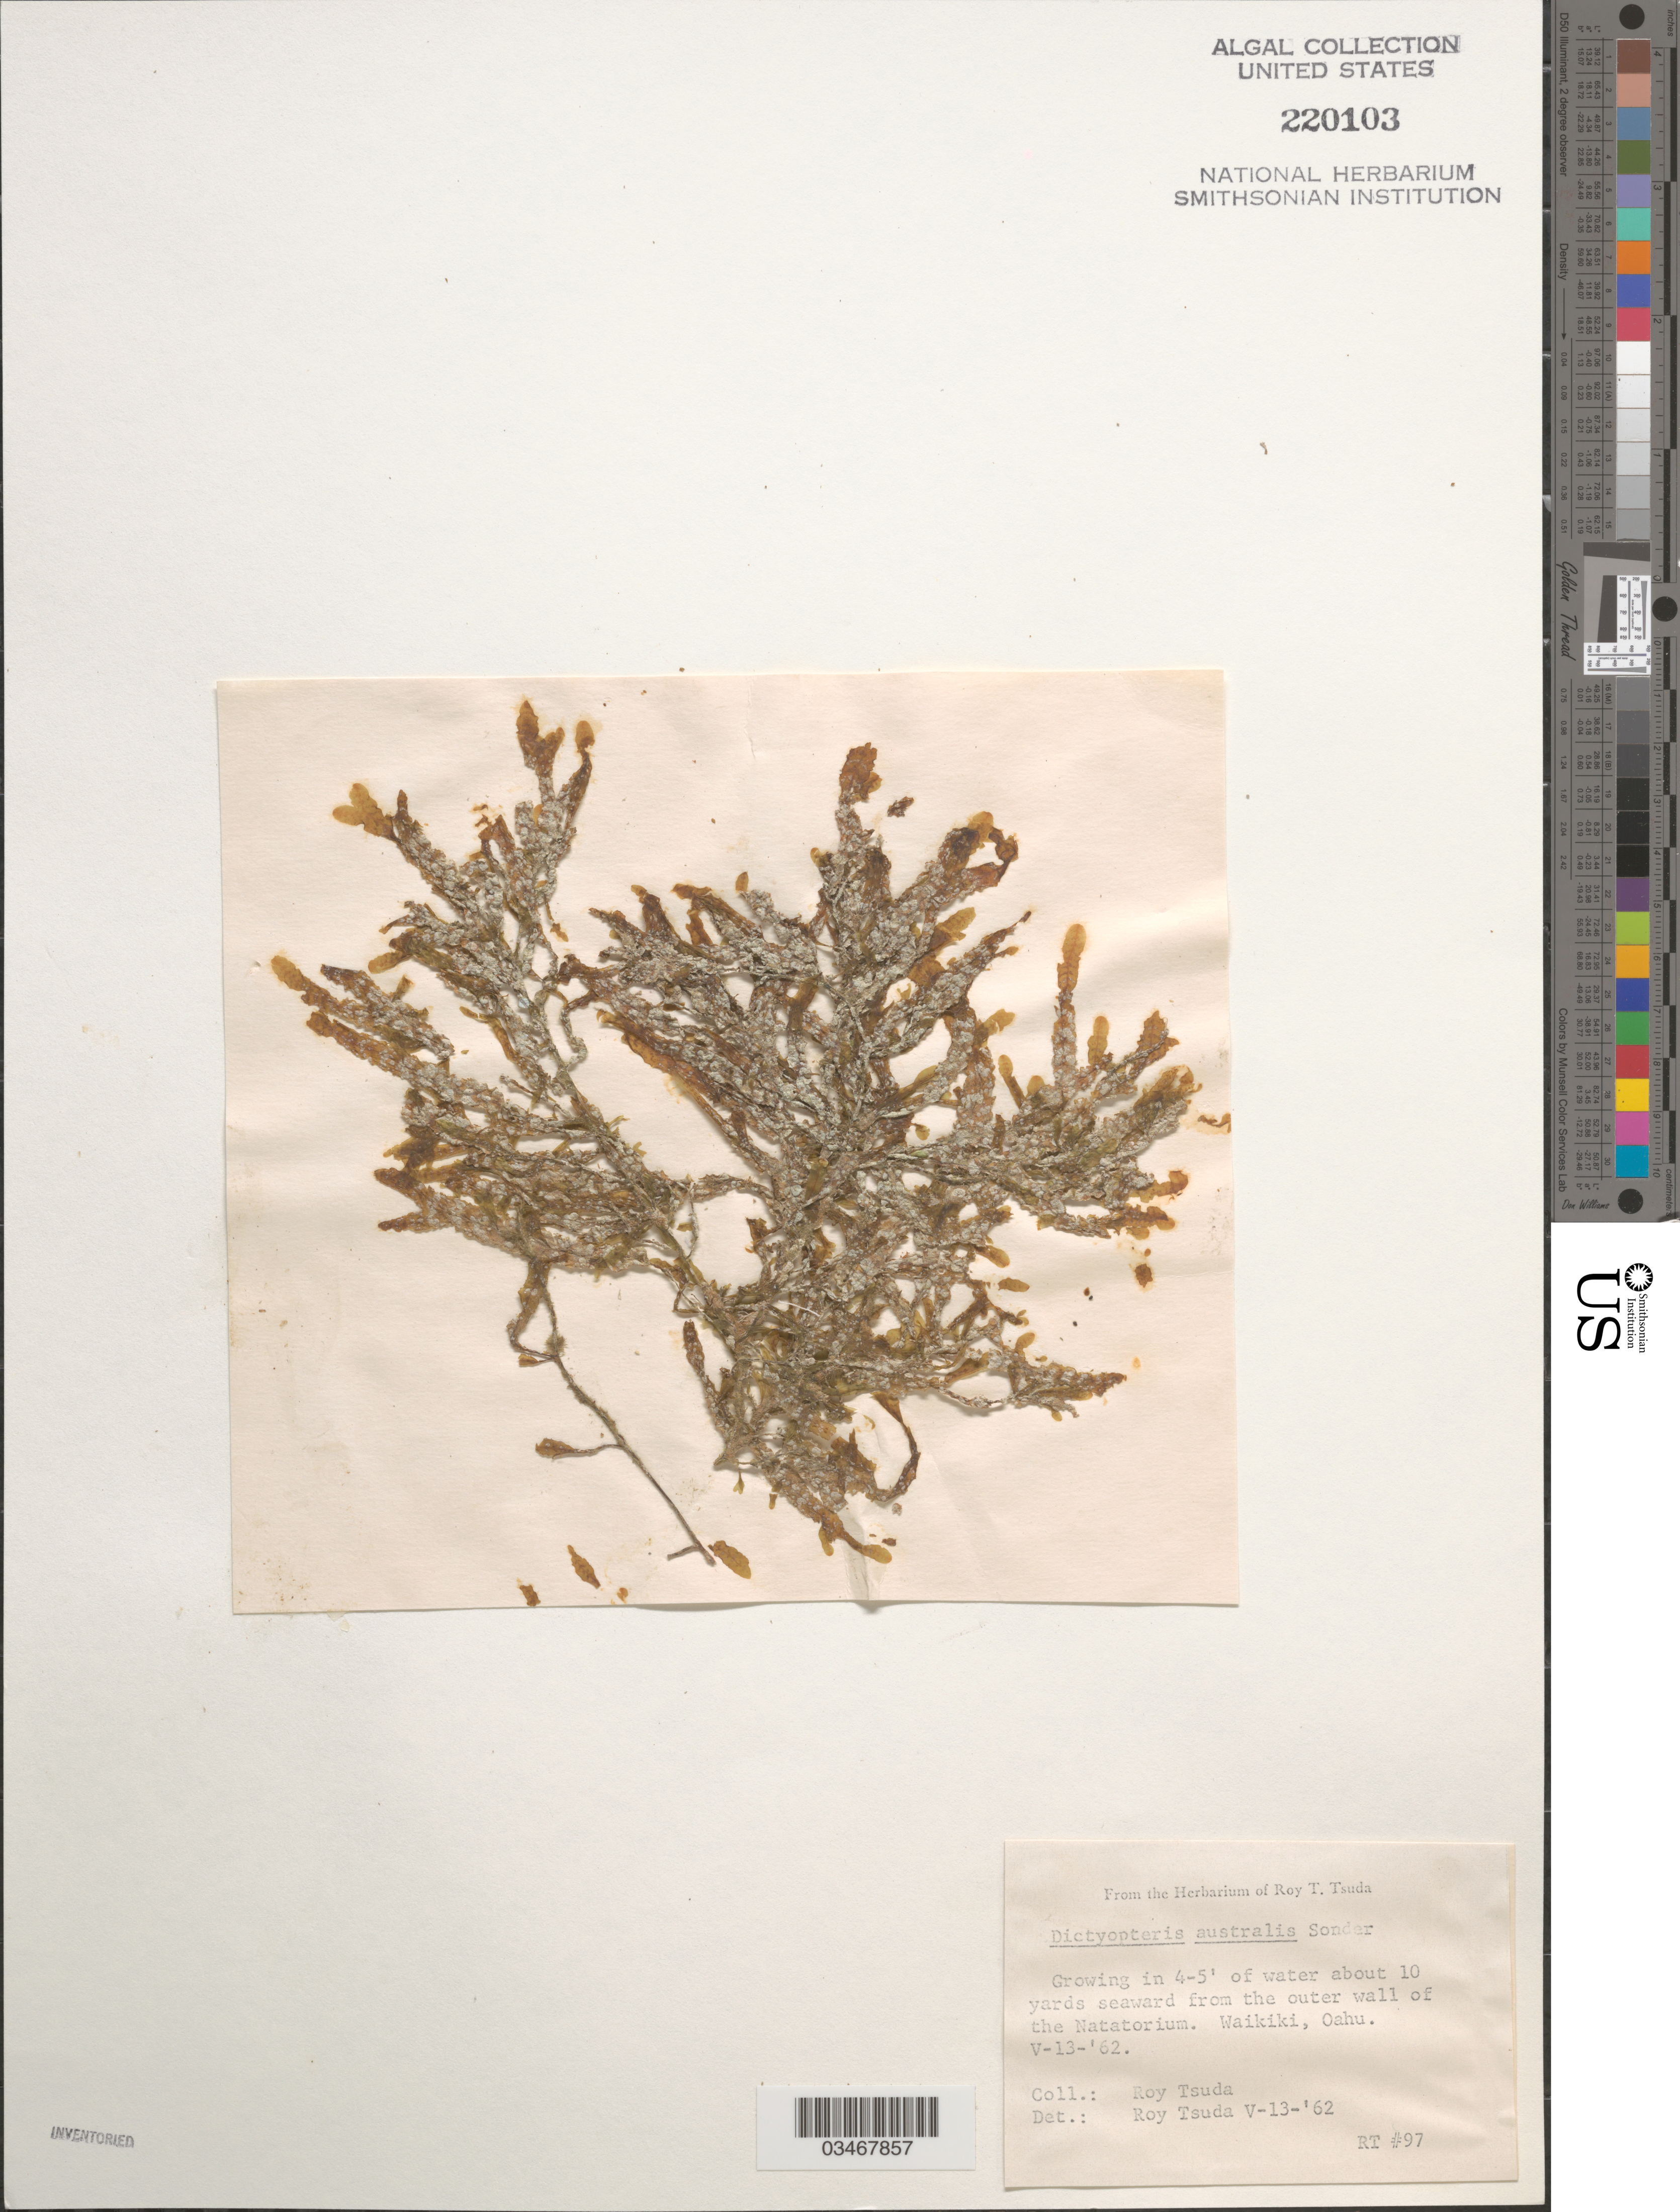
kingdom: Chromista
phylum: Ochrophyta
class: Phaeophyceae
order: Dictyotales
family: Dictyotaceae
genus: Dictyopteris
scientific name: Dictyopteris australis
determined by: Tsuda, R. T.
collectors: R. Tsuda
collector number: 97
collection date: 1962-05-13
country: United States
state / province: Hawaii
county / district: Honolulu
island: Oahu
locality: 10 yards seaward from the outer wall of the Natatorium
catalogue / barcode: US 220103